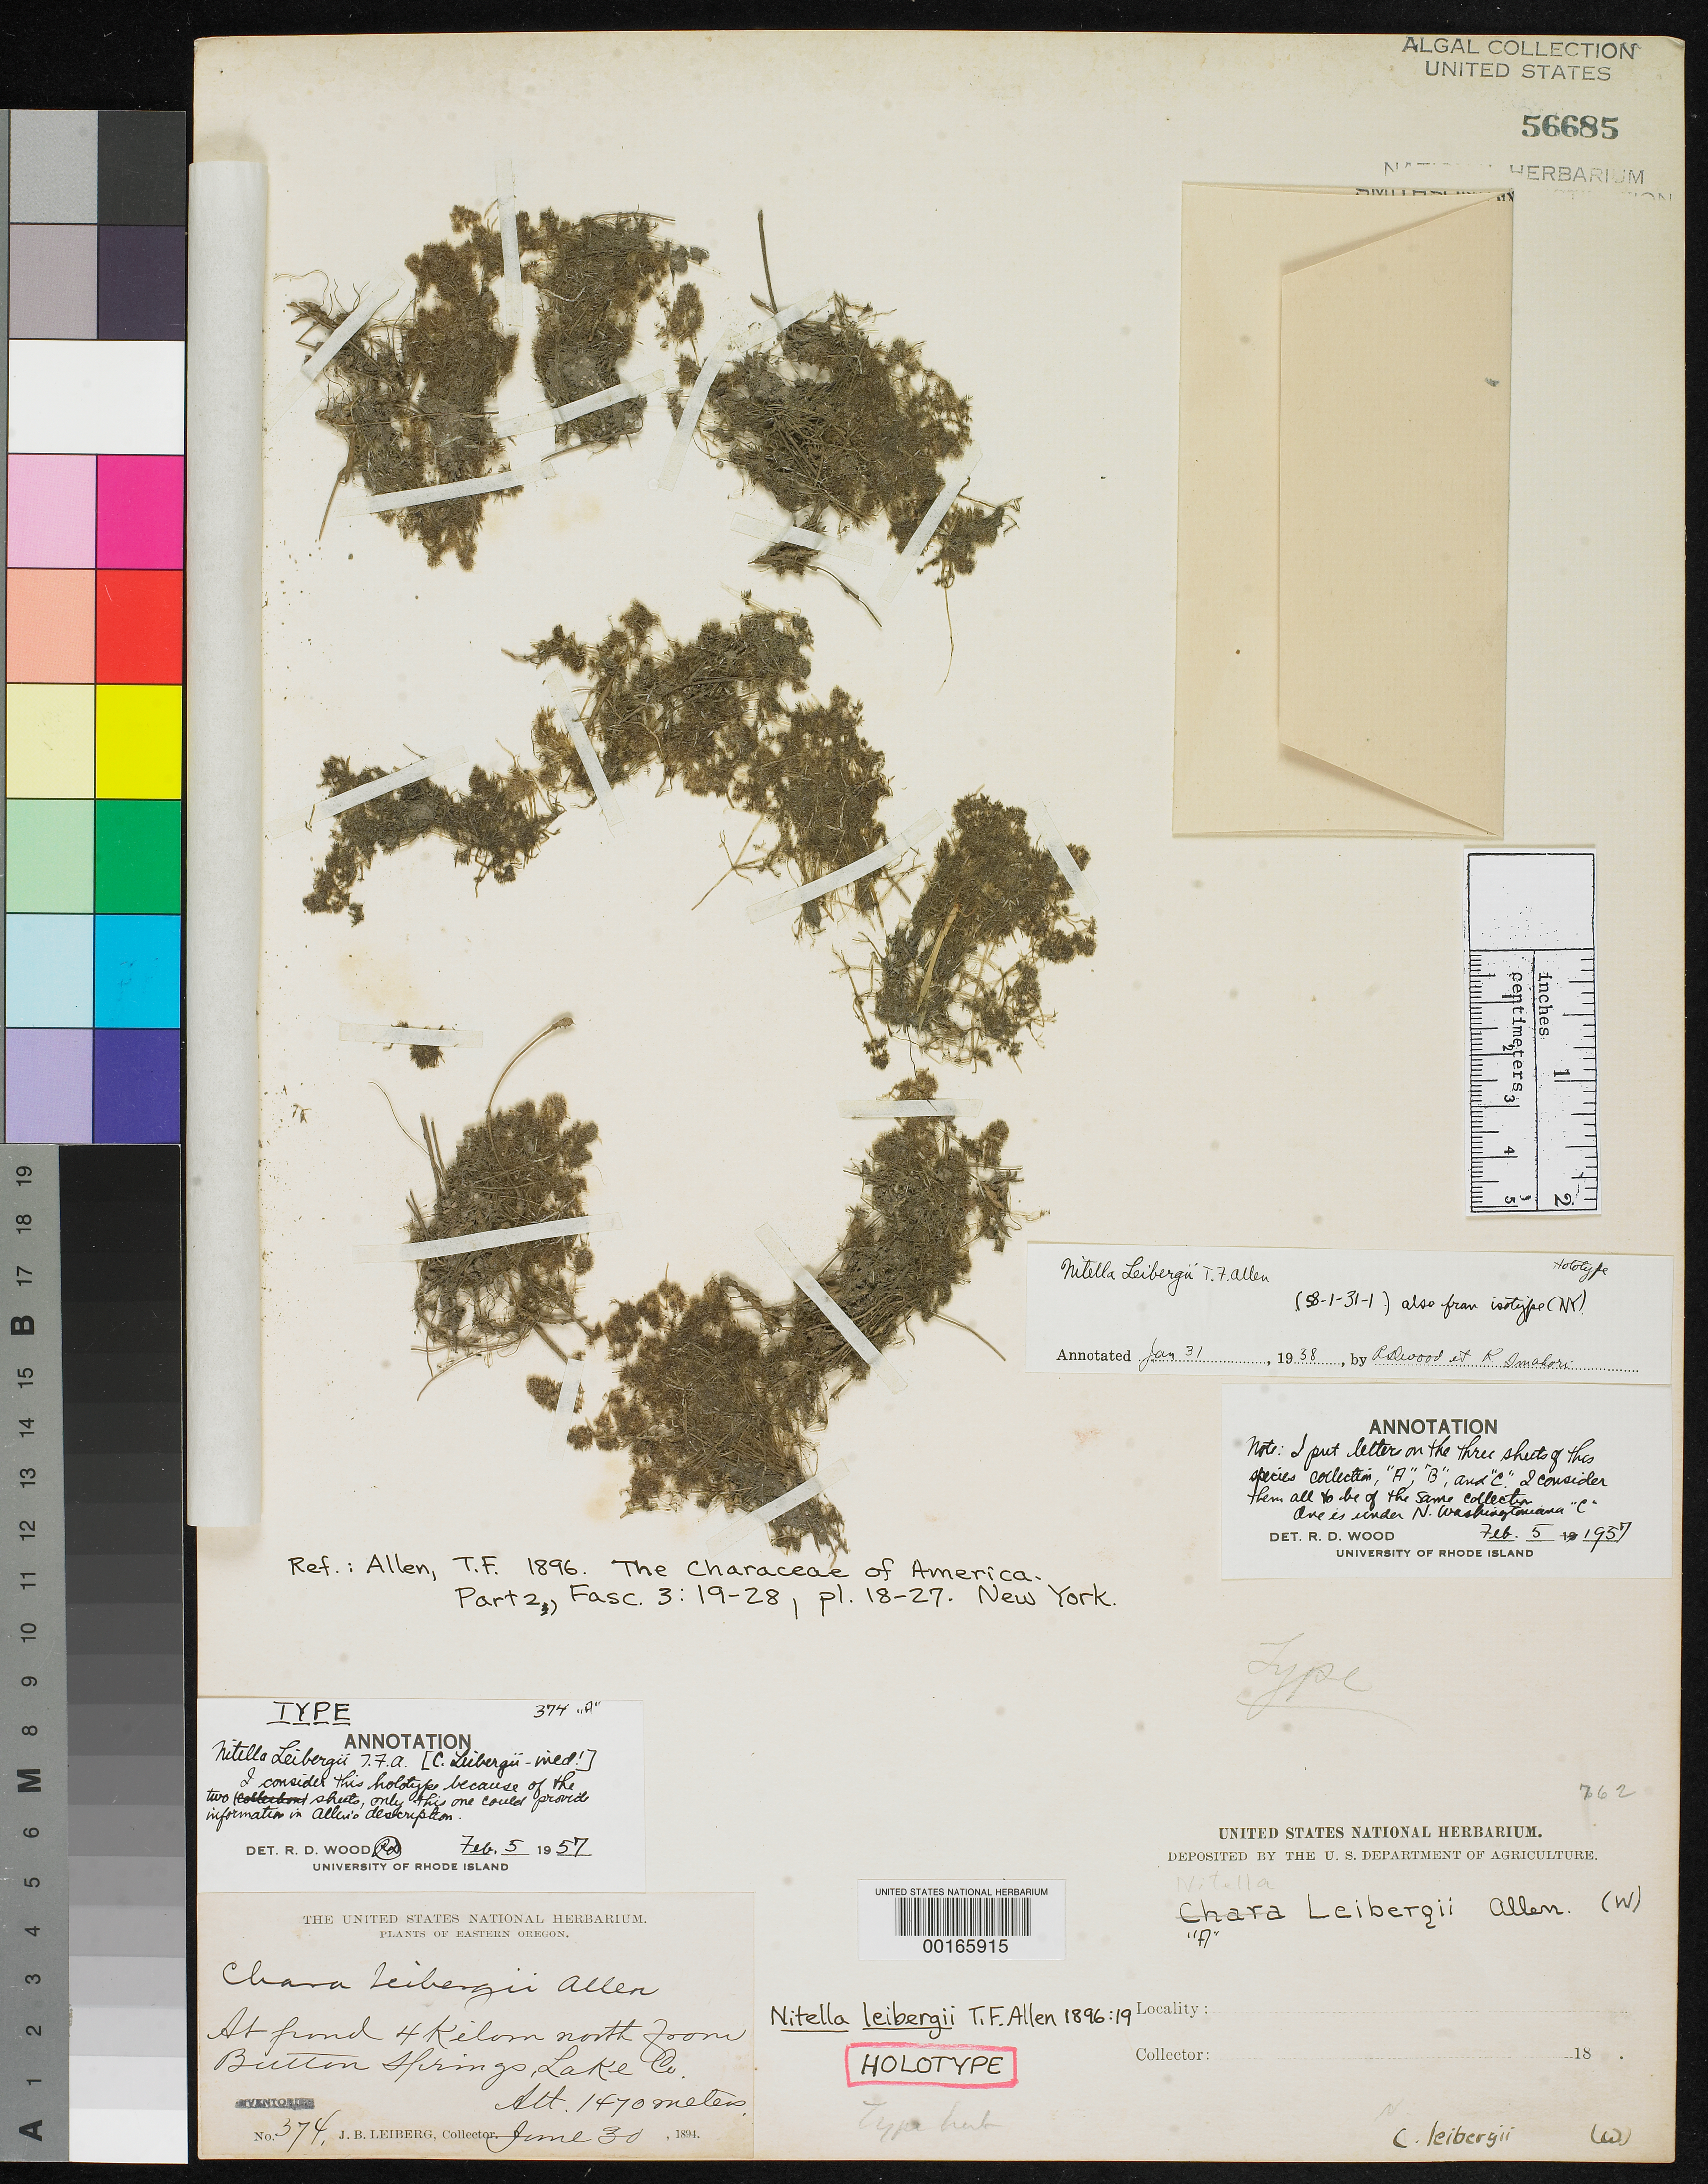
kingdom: Plantae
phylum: Charophyta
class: Charophyceae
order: Charales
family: Characeae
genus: Nitella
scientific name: Nitella leibergii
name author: Allen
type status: Holotype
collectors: J. Leiberg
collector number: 374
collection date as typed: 30 Jun 1894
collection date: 1894-06-30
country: United States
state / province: Oregon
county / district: Lake County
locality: Pond 4 km north of Button Springs.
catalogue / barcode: US 56685